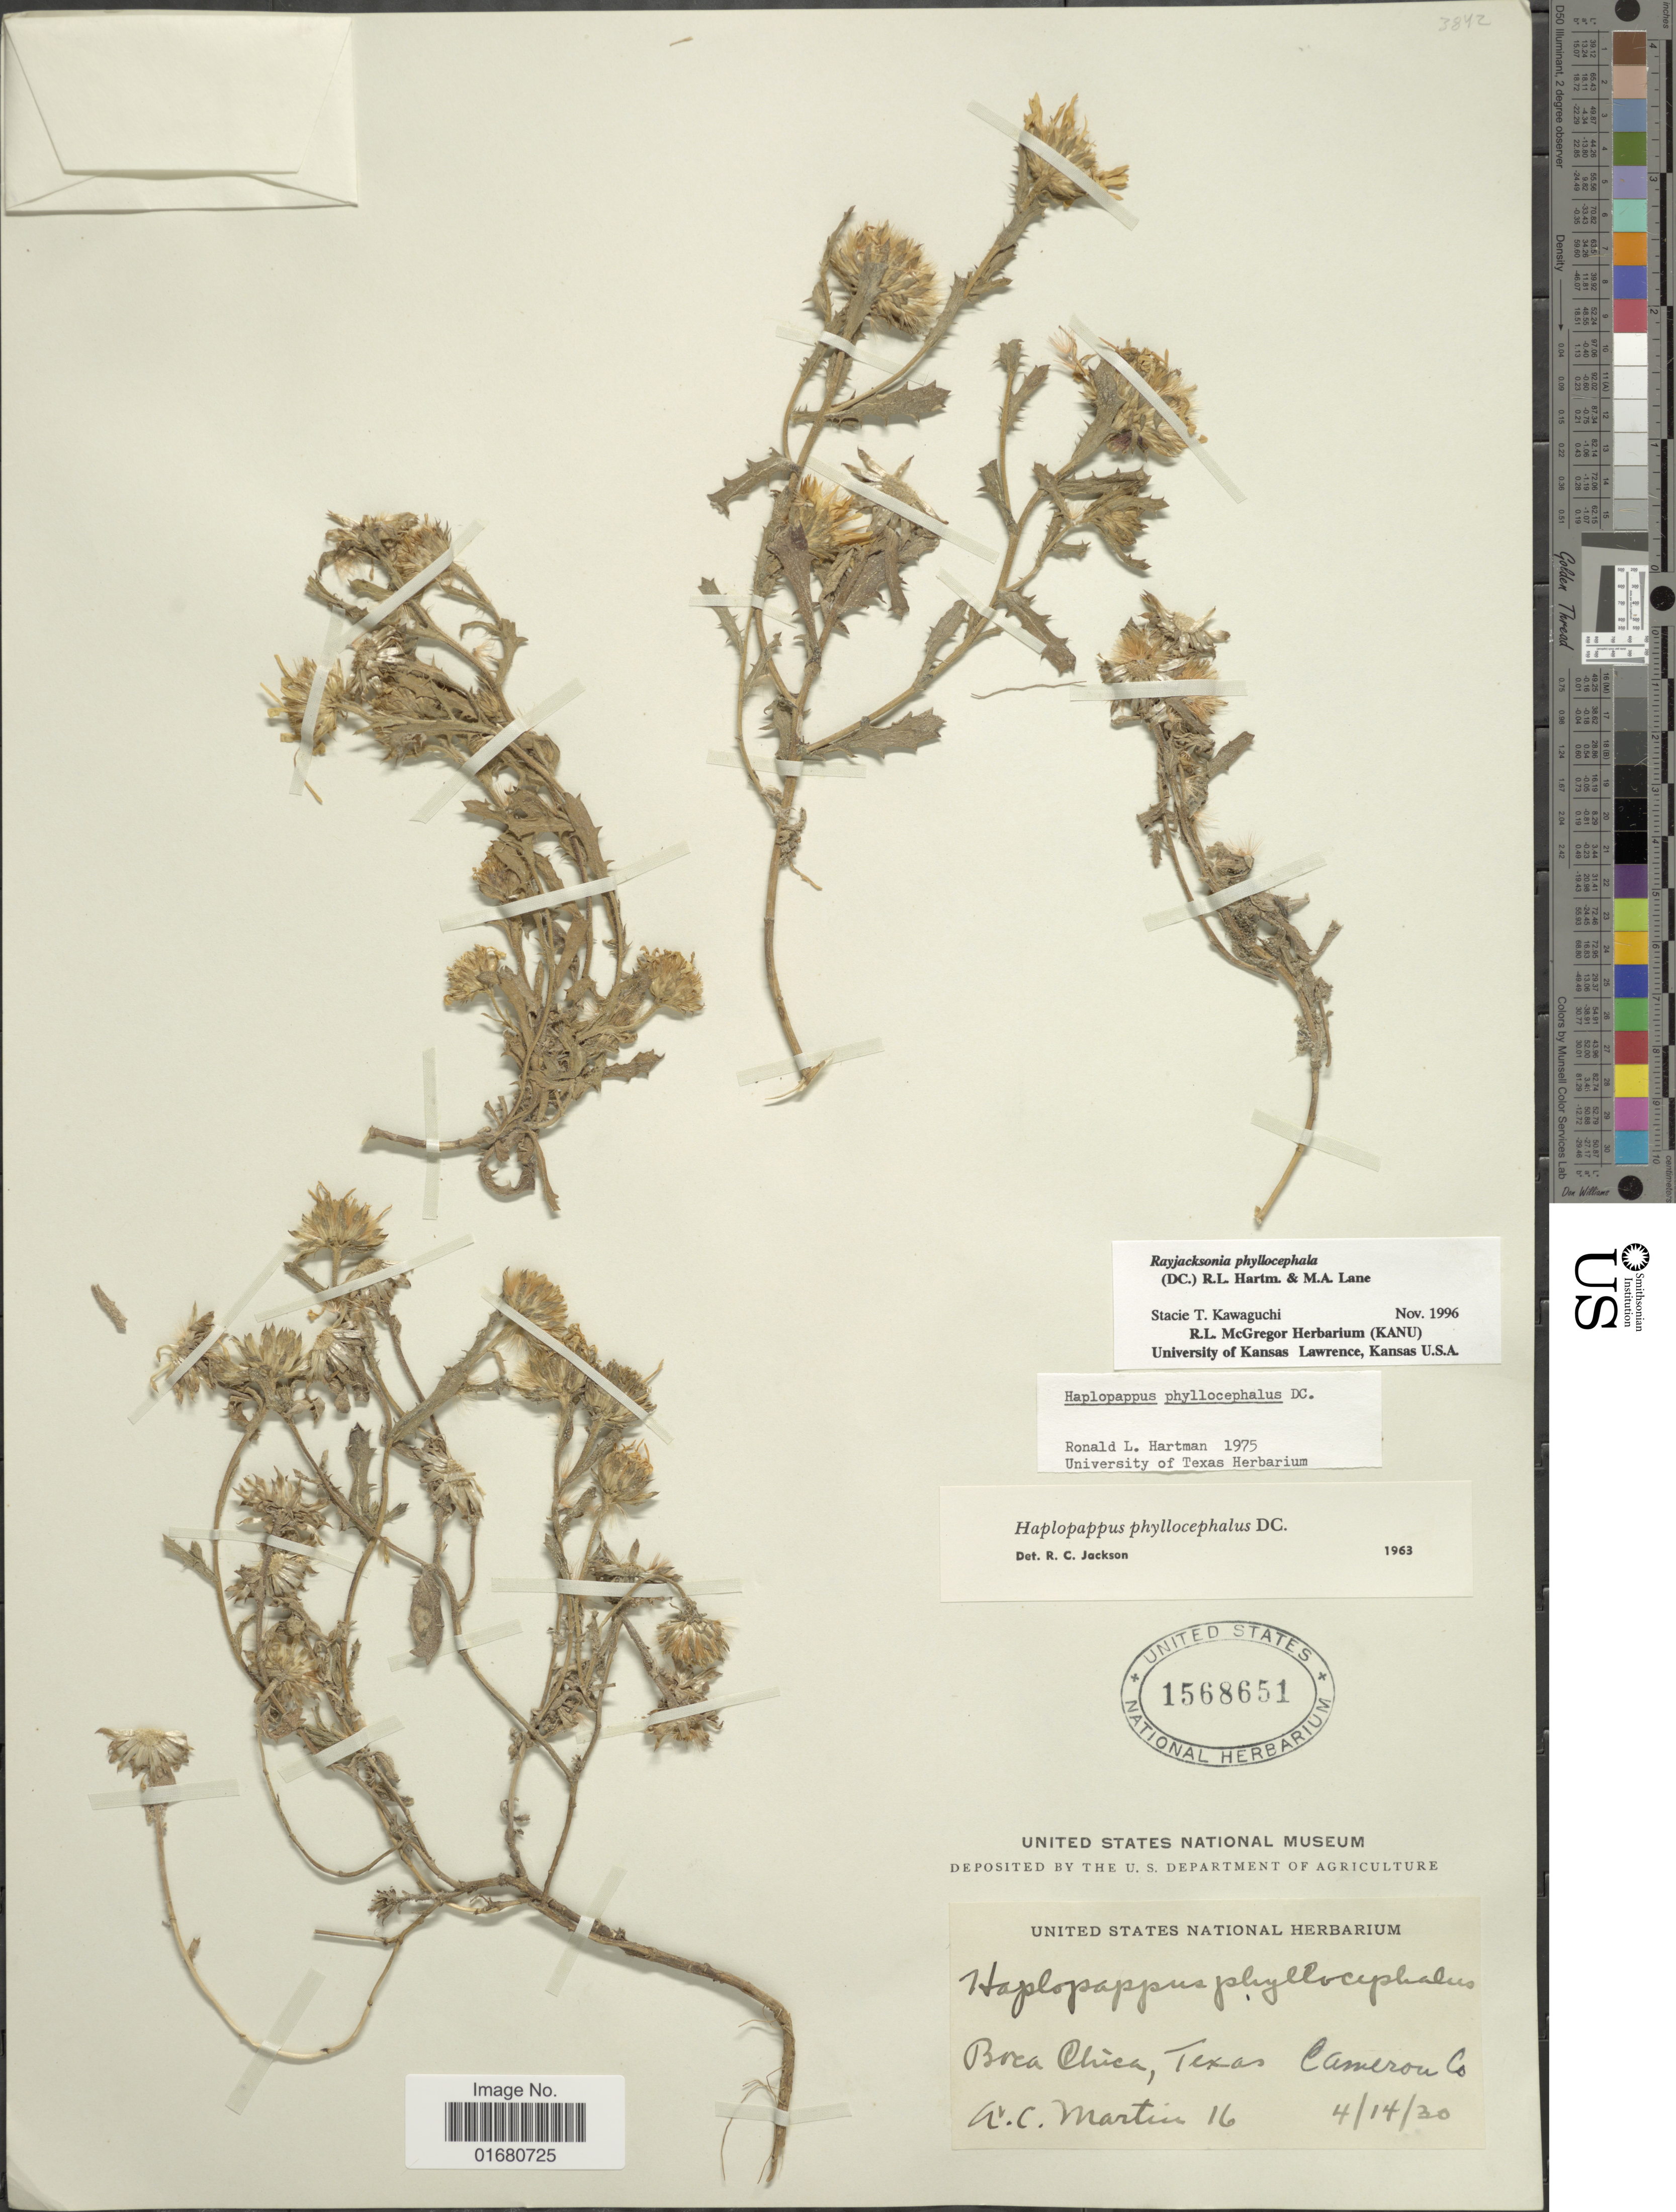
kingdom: Plantae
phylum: Tracheophyta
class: Magnoliopsida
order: Asterales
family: Asteraceae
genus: Rayjacksonia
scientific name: Rayjacksonia phyllocephala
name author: (DC.) R.L. Hartm. & M.A. Lane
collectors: A. C. Martin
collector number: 16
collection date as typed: Transcribed d/m/y: 14/4/30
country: United States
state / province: Texas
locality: Bora Chica, Cameron Co.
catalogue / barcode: US 1568651